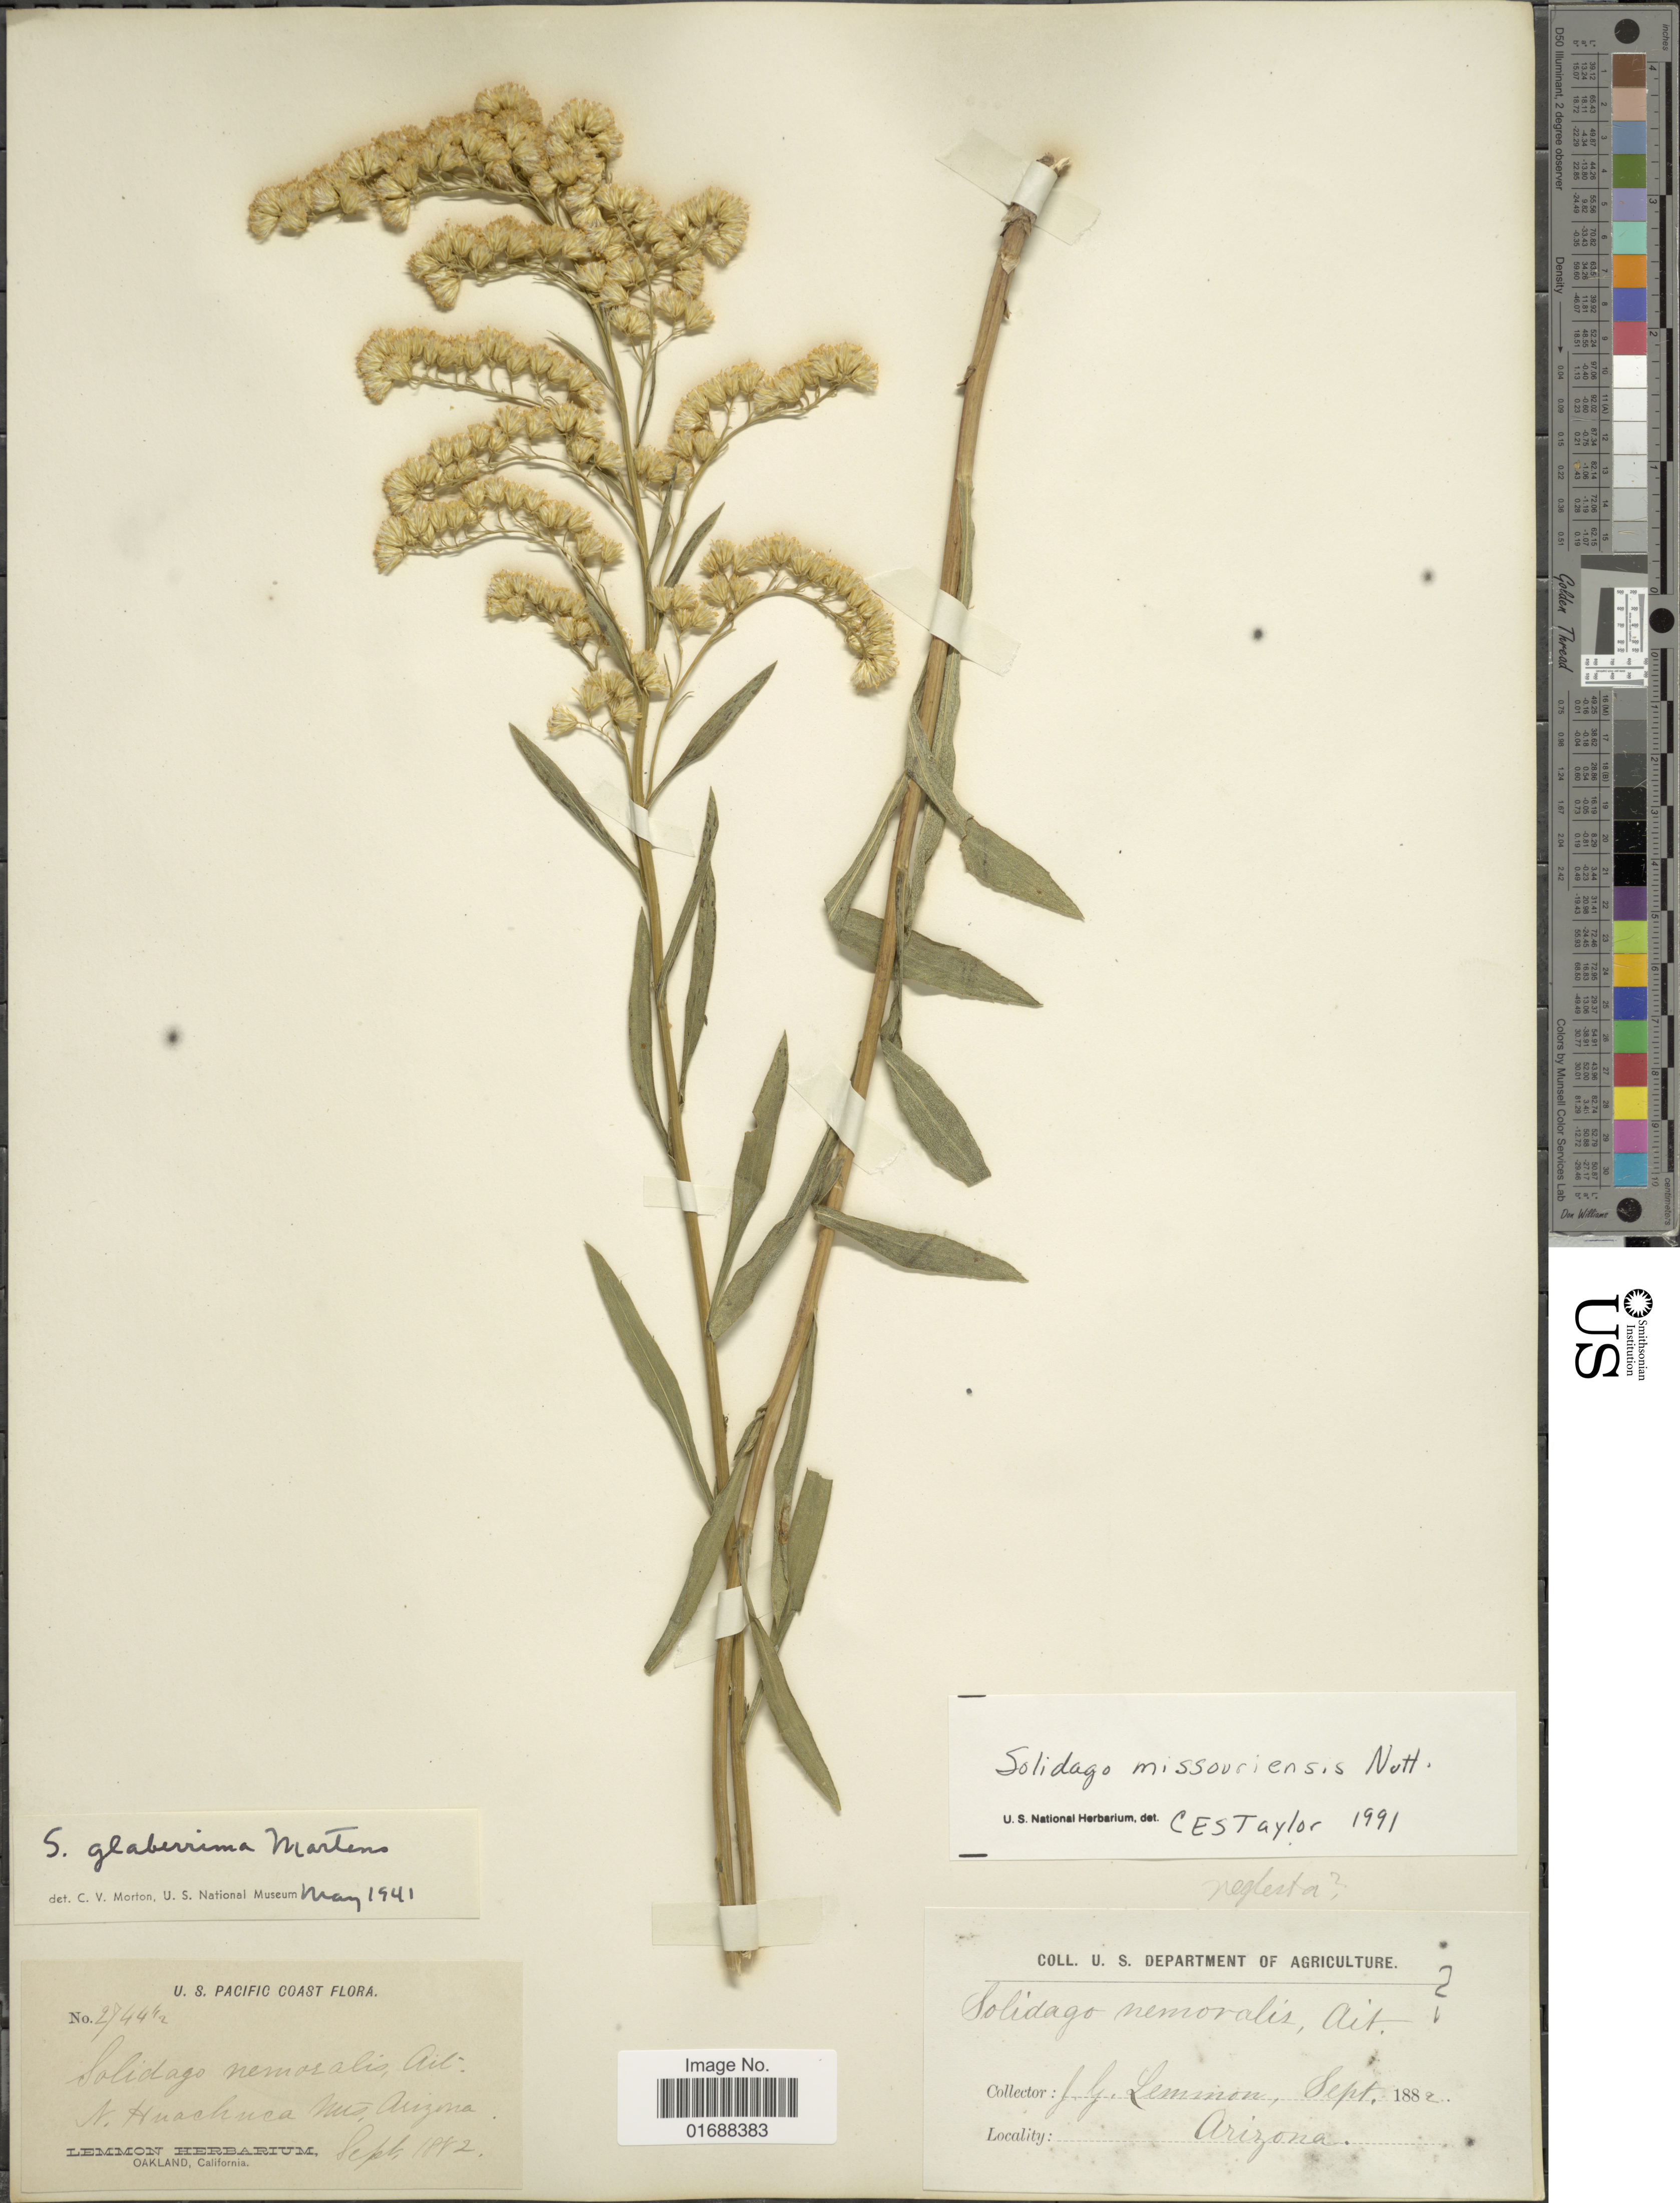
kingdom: Plantae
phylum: Tracheophyta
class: Magnoliopsida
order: Asterales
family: Asteraceae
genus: Solidago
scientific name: Solidago missouriensis var. tenuissima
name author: (Wooton & Standl.) C.E.S. Taylor & R.J. Taylor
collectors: J. Lemmon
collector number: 2744½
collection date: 1882-09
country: United States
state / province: Arizona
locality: N. Huachuca Mts.